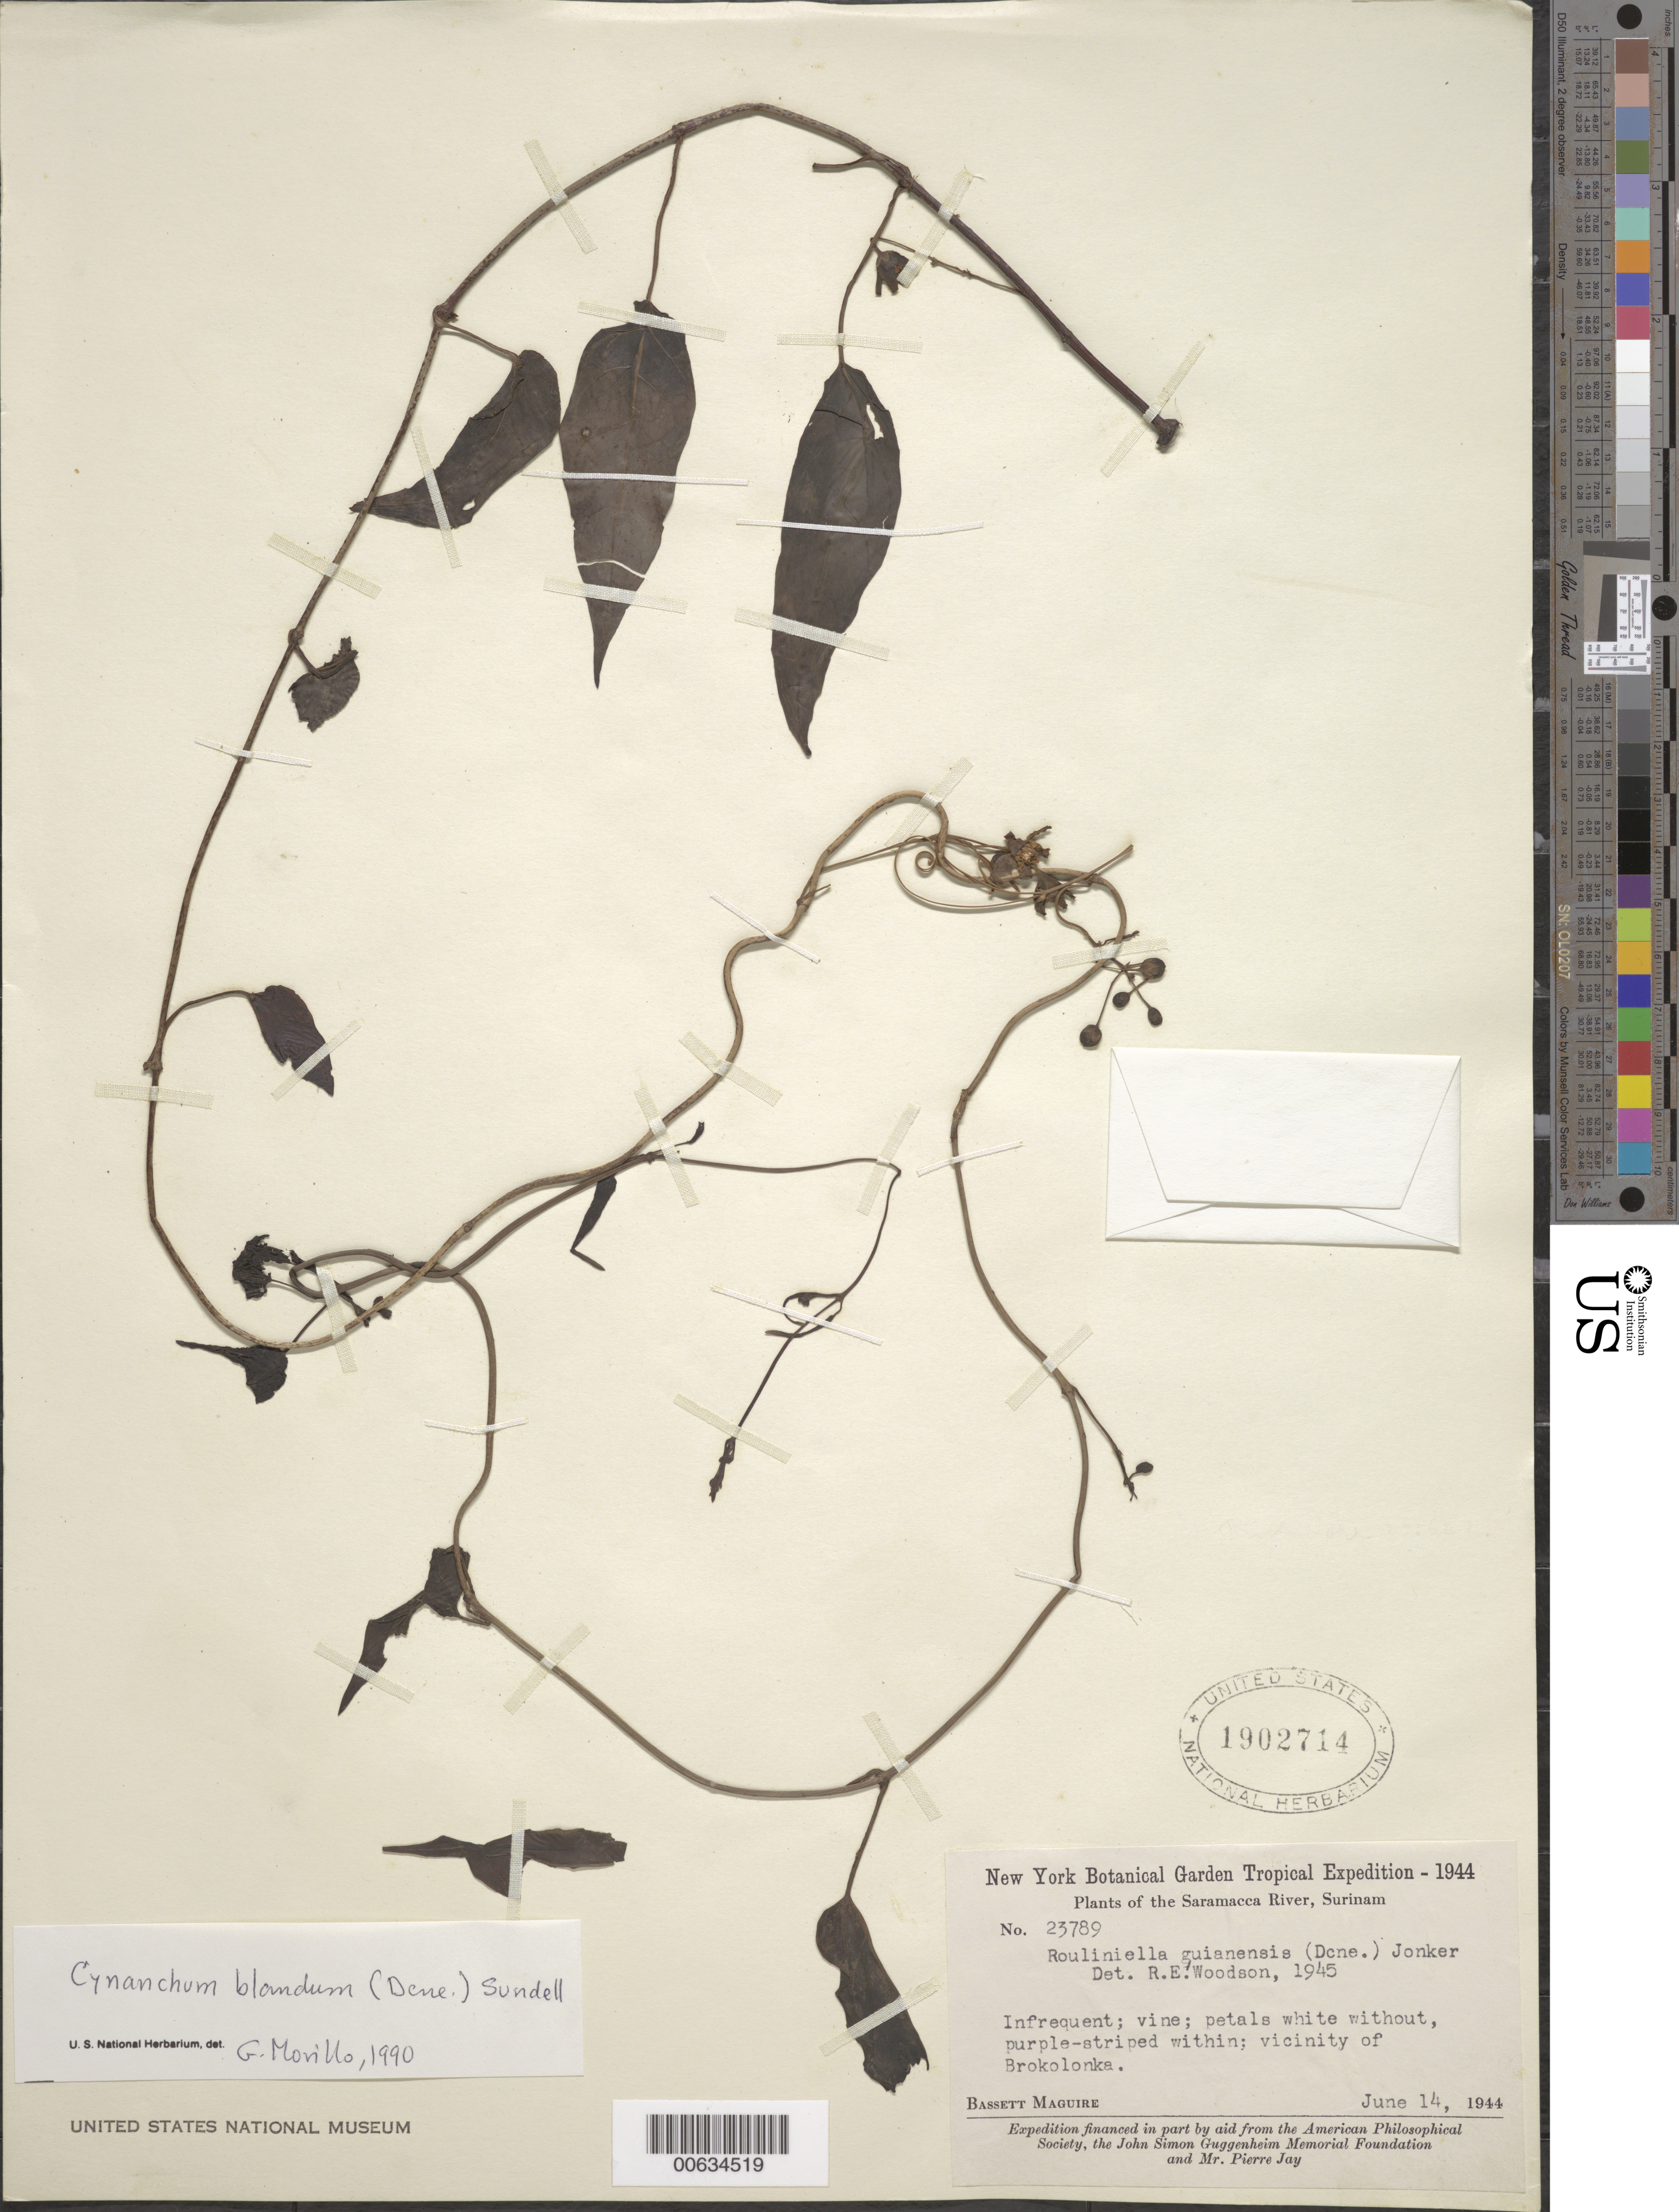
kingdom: Plantae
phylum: Tracheophyta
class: Magnoliopsida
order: Gentianales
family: Apocynaceae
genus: Cynanchum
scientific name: Cynanchum blandum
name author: (Decne.) Sundell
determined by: Morillo, G. N.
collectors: B. Maguire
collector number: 23789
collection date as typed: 14-Jun-44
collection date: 1944-06-14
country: Suriname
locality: Saramacca River, Brokolonka vic.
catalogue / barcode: US 1902714